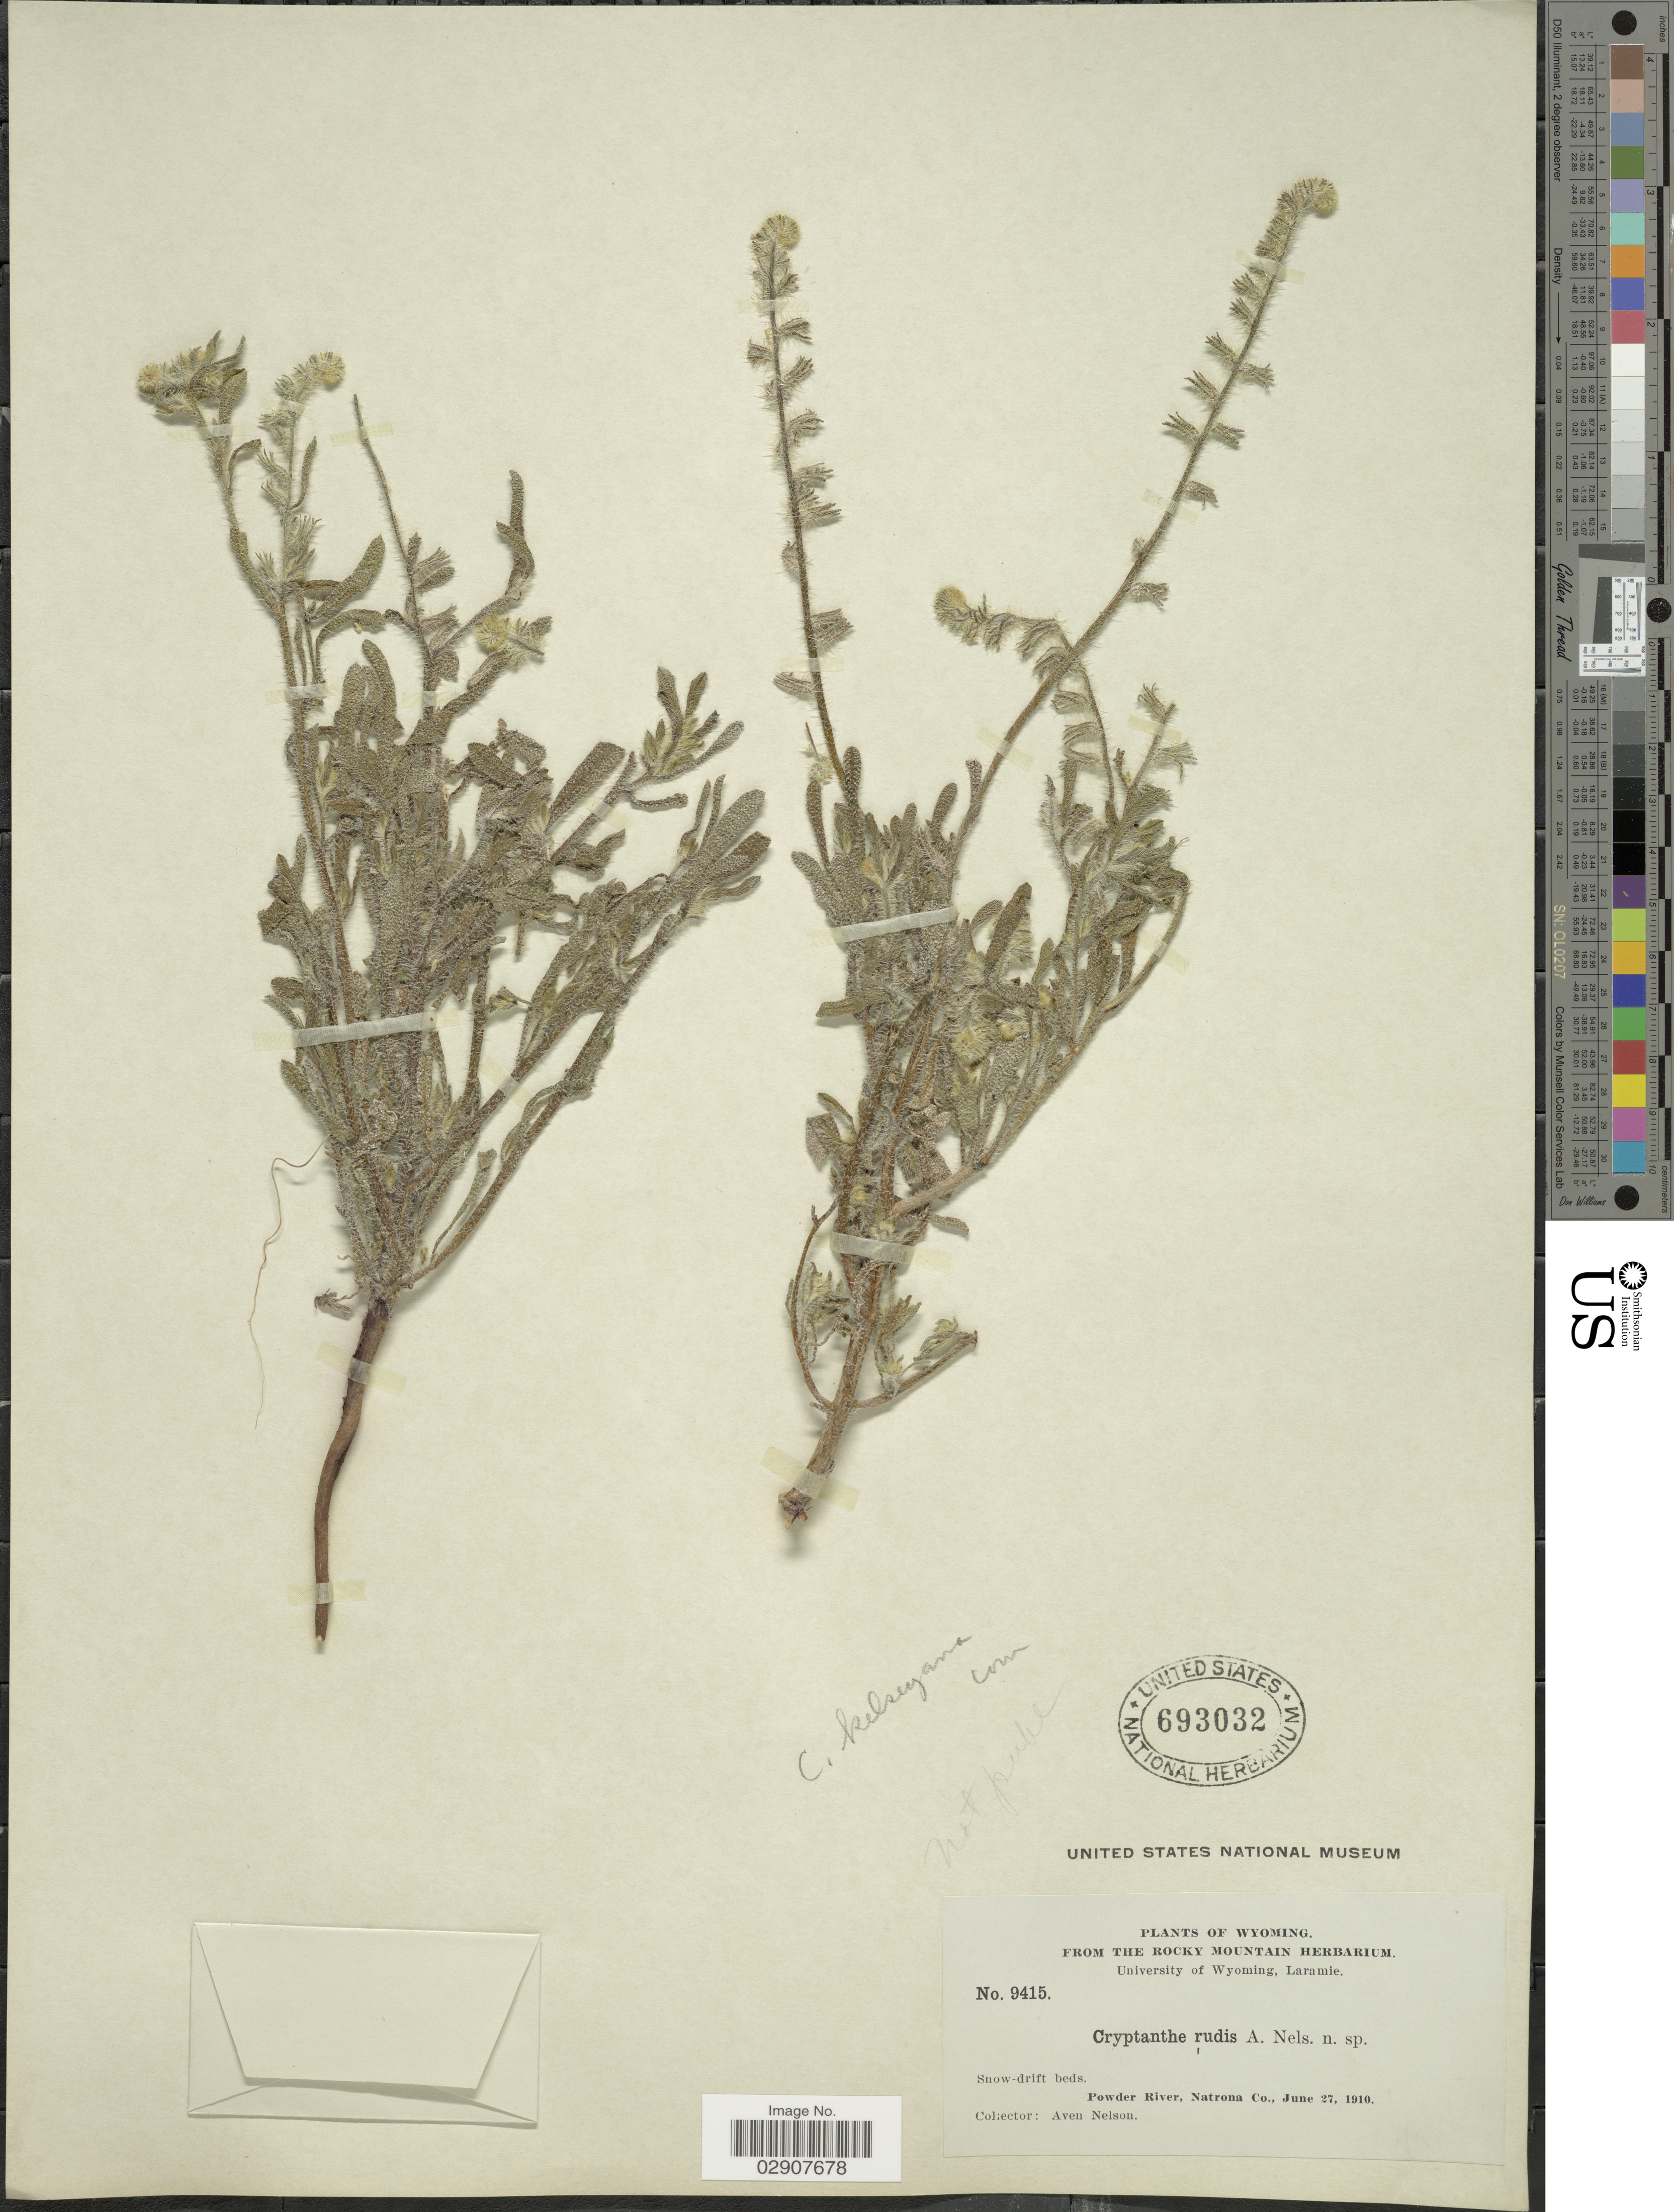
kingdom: Plantae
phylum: Tracheophyta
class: Magnoliopsida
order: Boraginales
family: Boraginaceae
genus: Cryptantha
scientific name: Cryptantha kelseyana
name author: S.W. Greene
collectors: A. Nelson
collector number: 9415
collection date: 1910-06-27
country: United States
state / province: Wyoming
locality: Powder River, Natrona Co.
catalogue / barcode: US 693032